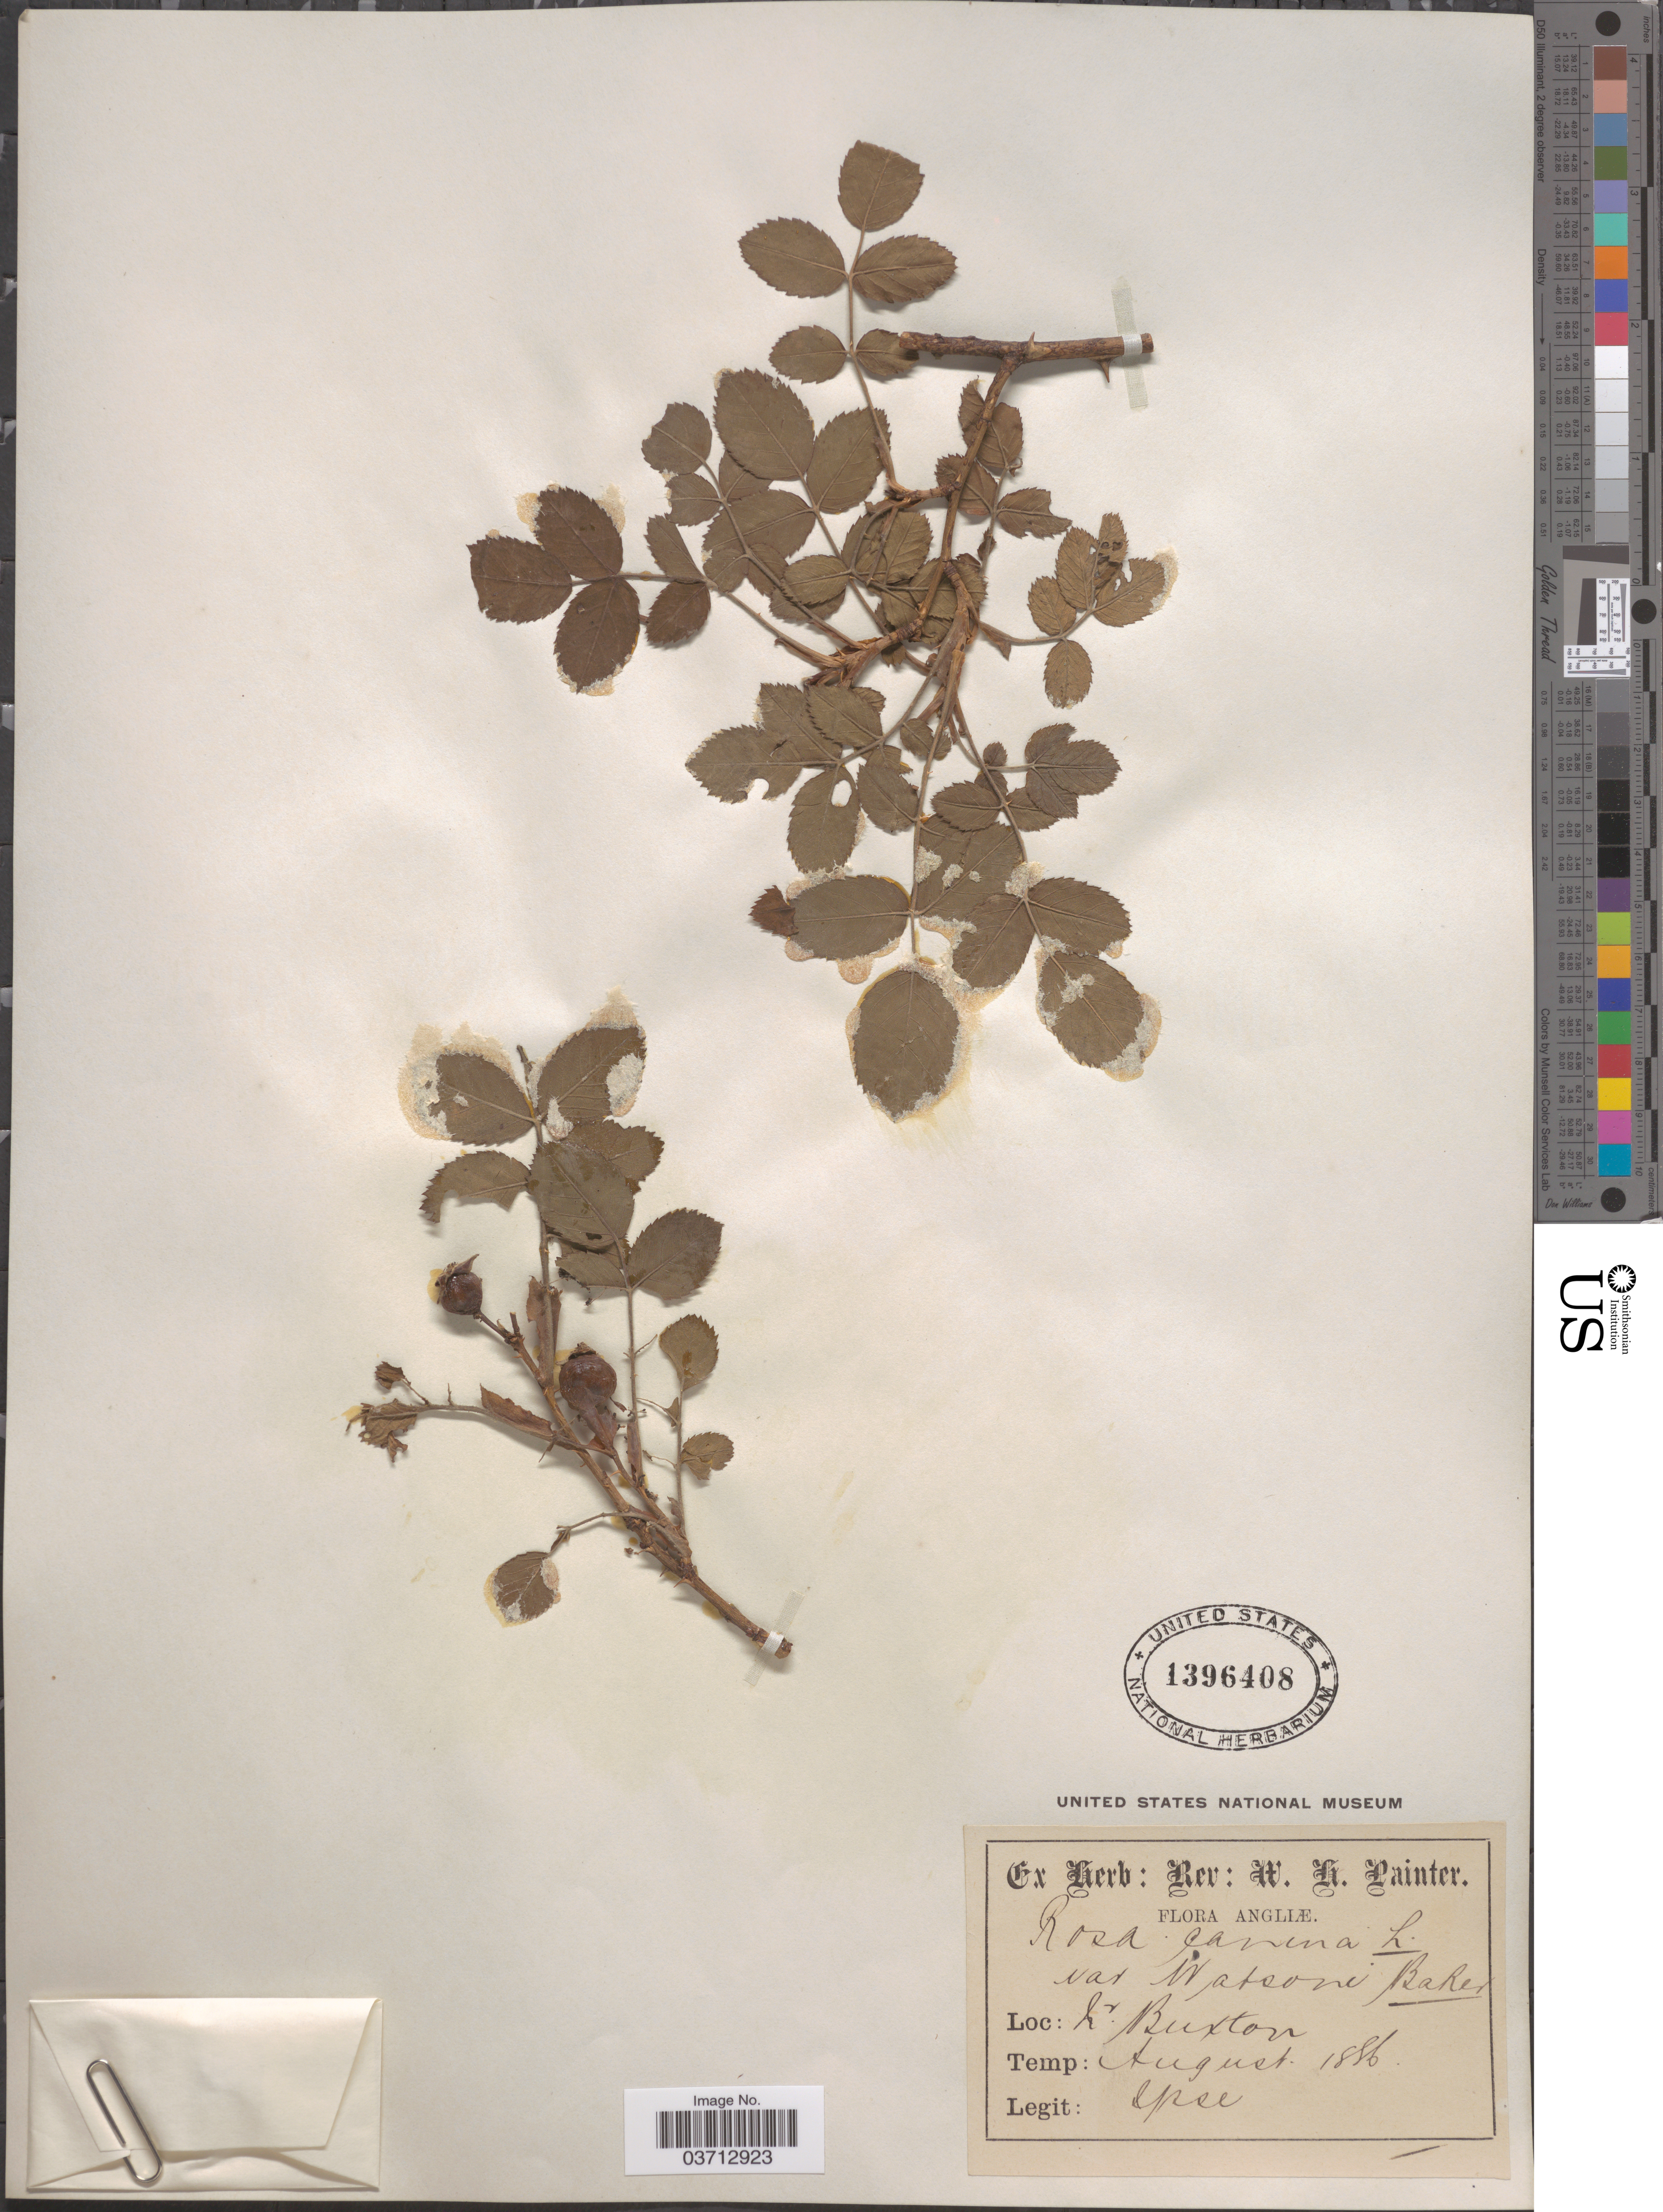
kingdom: Plantae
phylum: Tracheophyta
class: Magnoliopsida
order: Rosales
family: Rosaceae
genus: Rosa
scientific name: Rosa canina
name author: L.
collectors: W. H. Painter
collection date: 1886-08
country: United Kingdom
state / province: England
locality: Angliæ. Ht Buxton.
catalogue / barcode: US 1396408